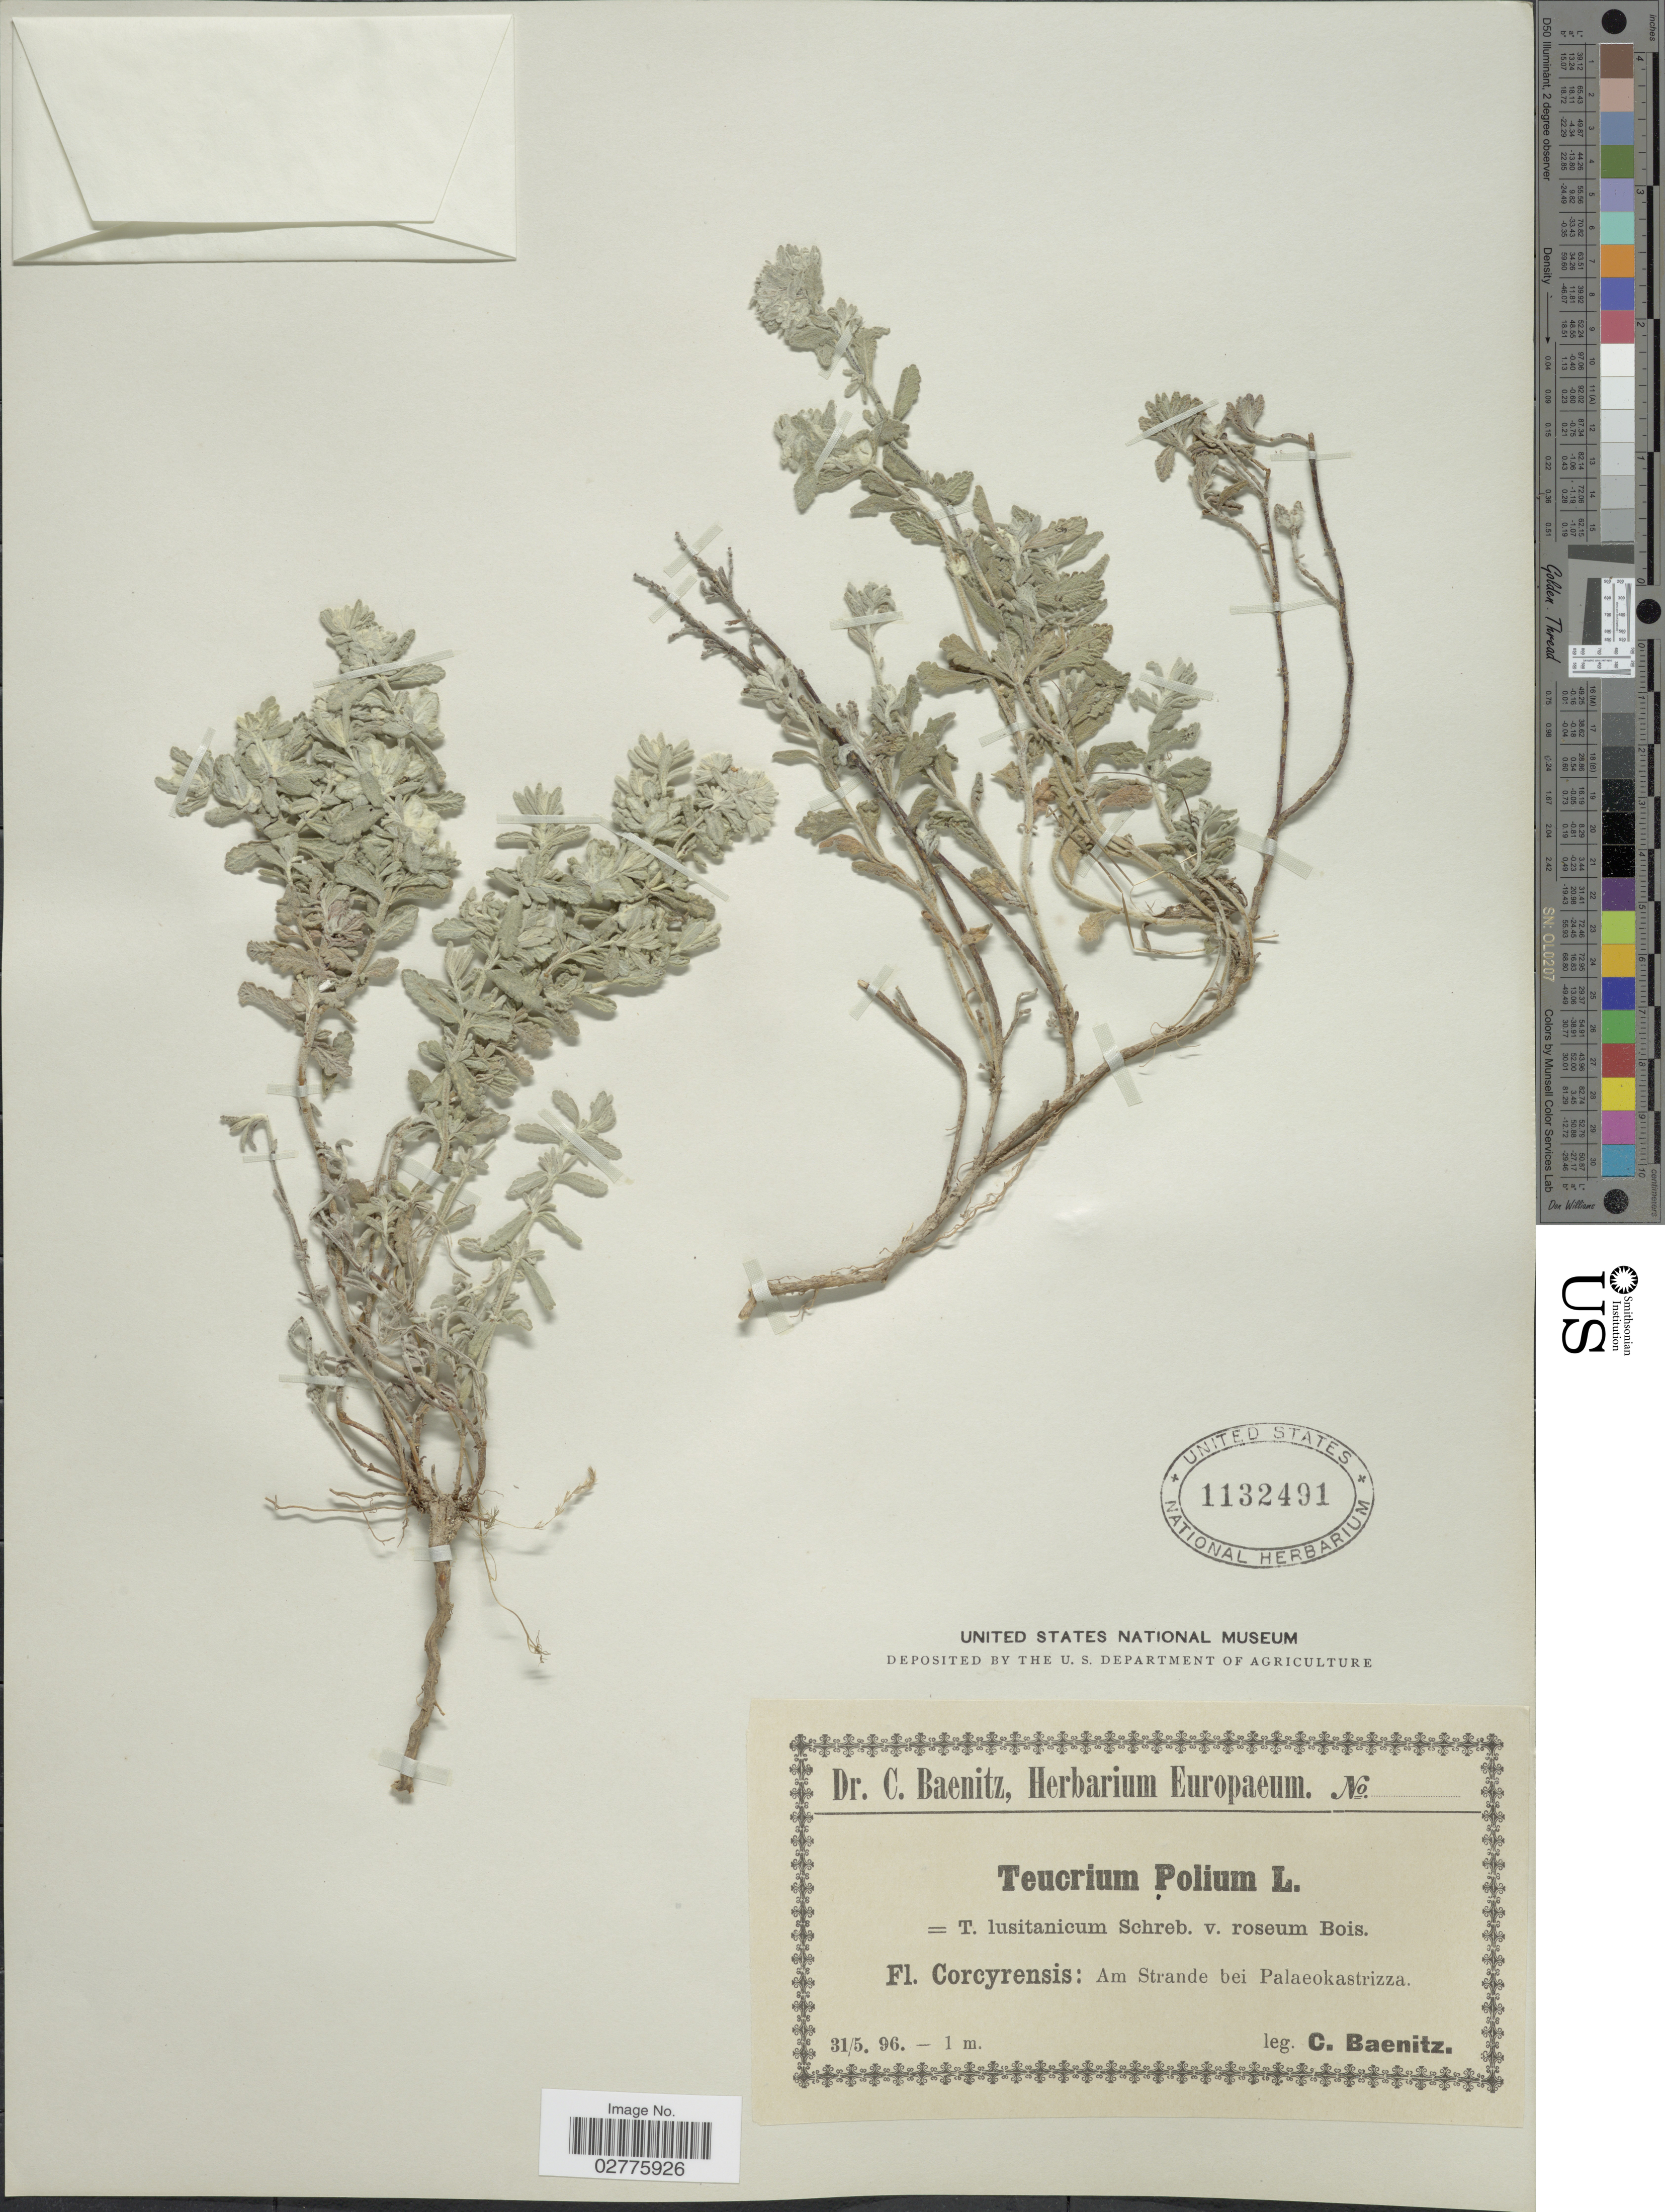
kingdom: Plantae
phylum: Tracheophyta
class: Magnoliopsida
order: Lamiales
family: Lamiaceae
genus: Teucrium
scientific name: Teucrium polium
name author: L.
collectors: C. G. Baenitz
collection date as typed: Transcribed d/m/y: 31/5/96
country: Greece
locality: Fl. Corcyrensis: Am Strande bei Paleokastrizza.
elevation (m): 1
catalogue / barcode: US 1132491